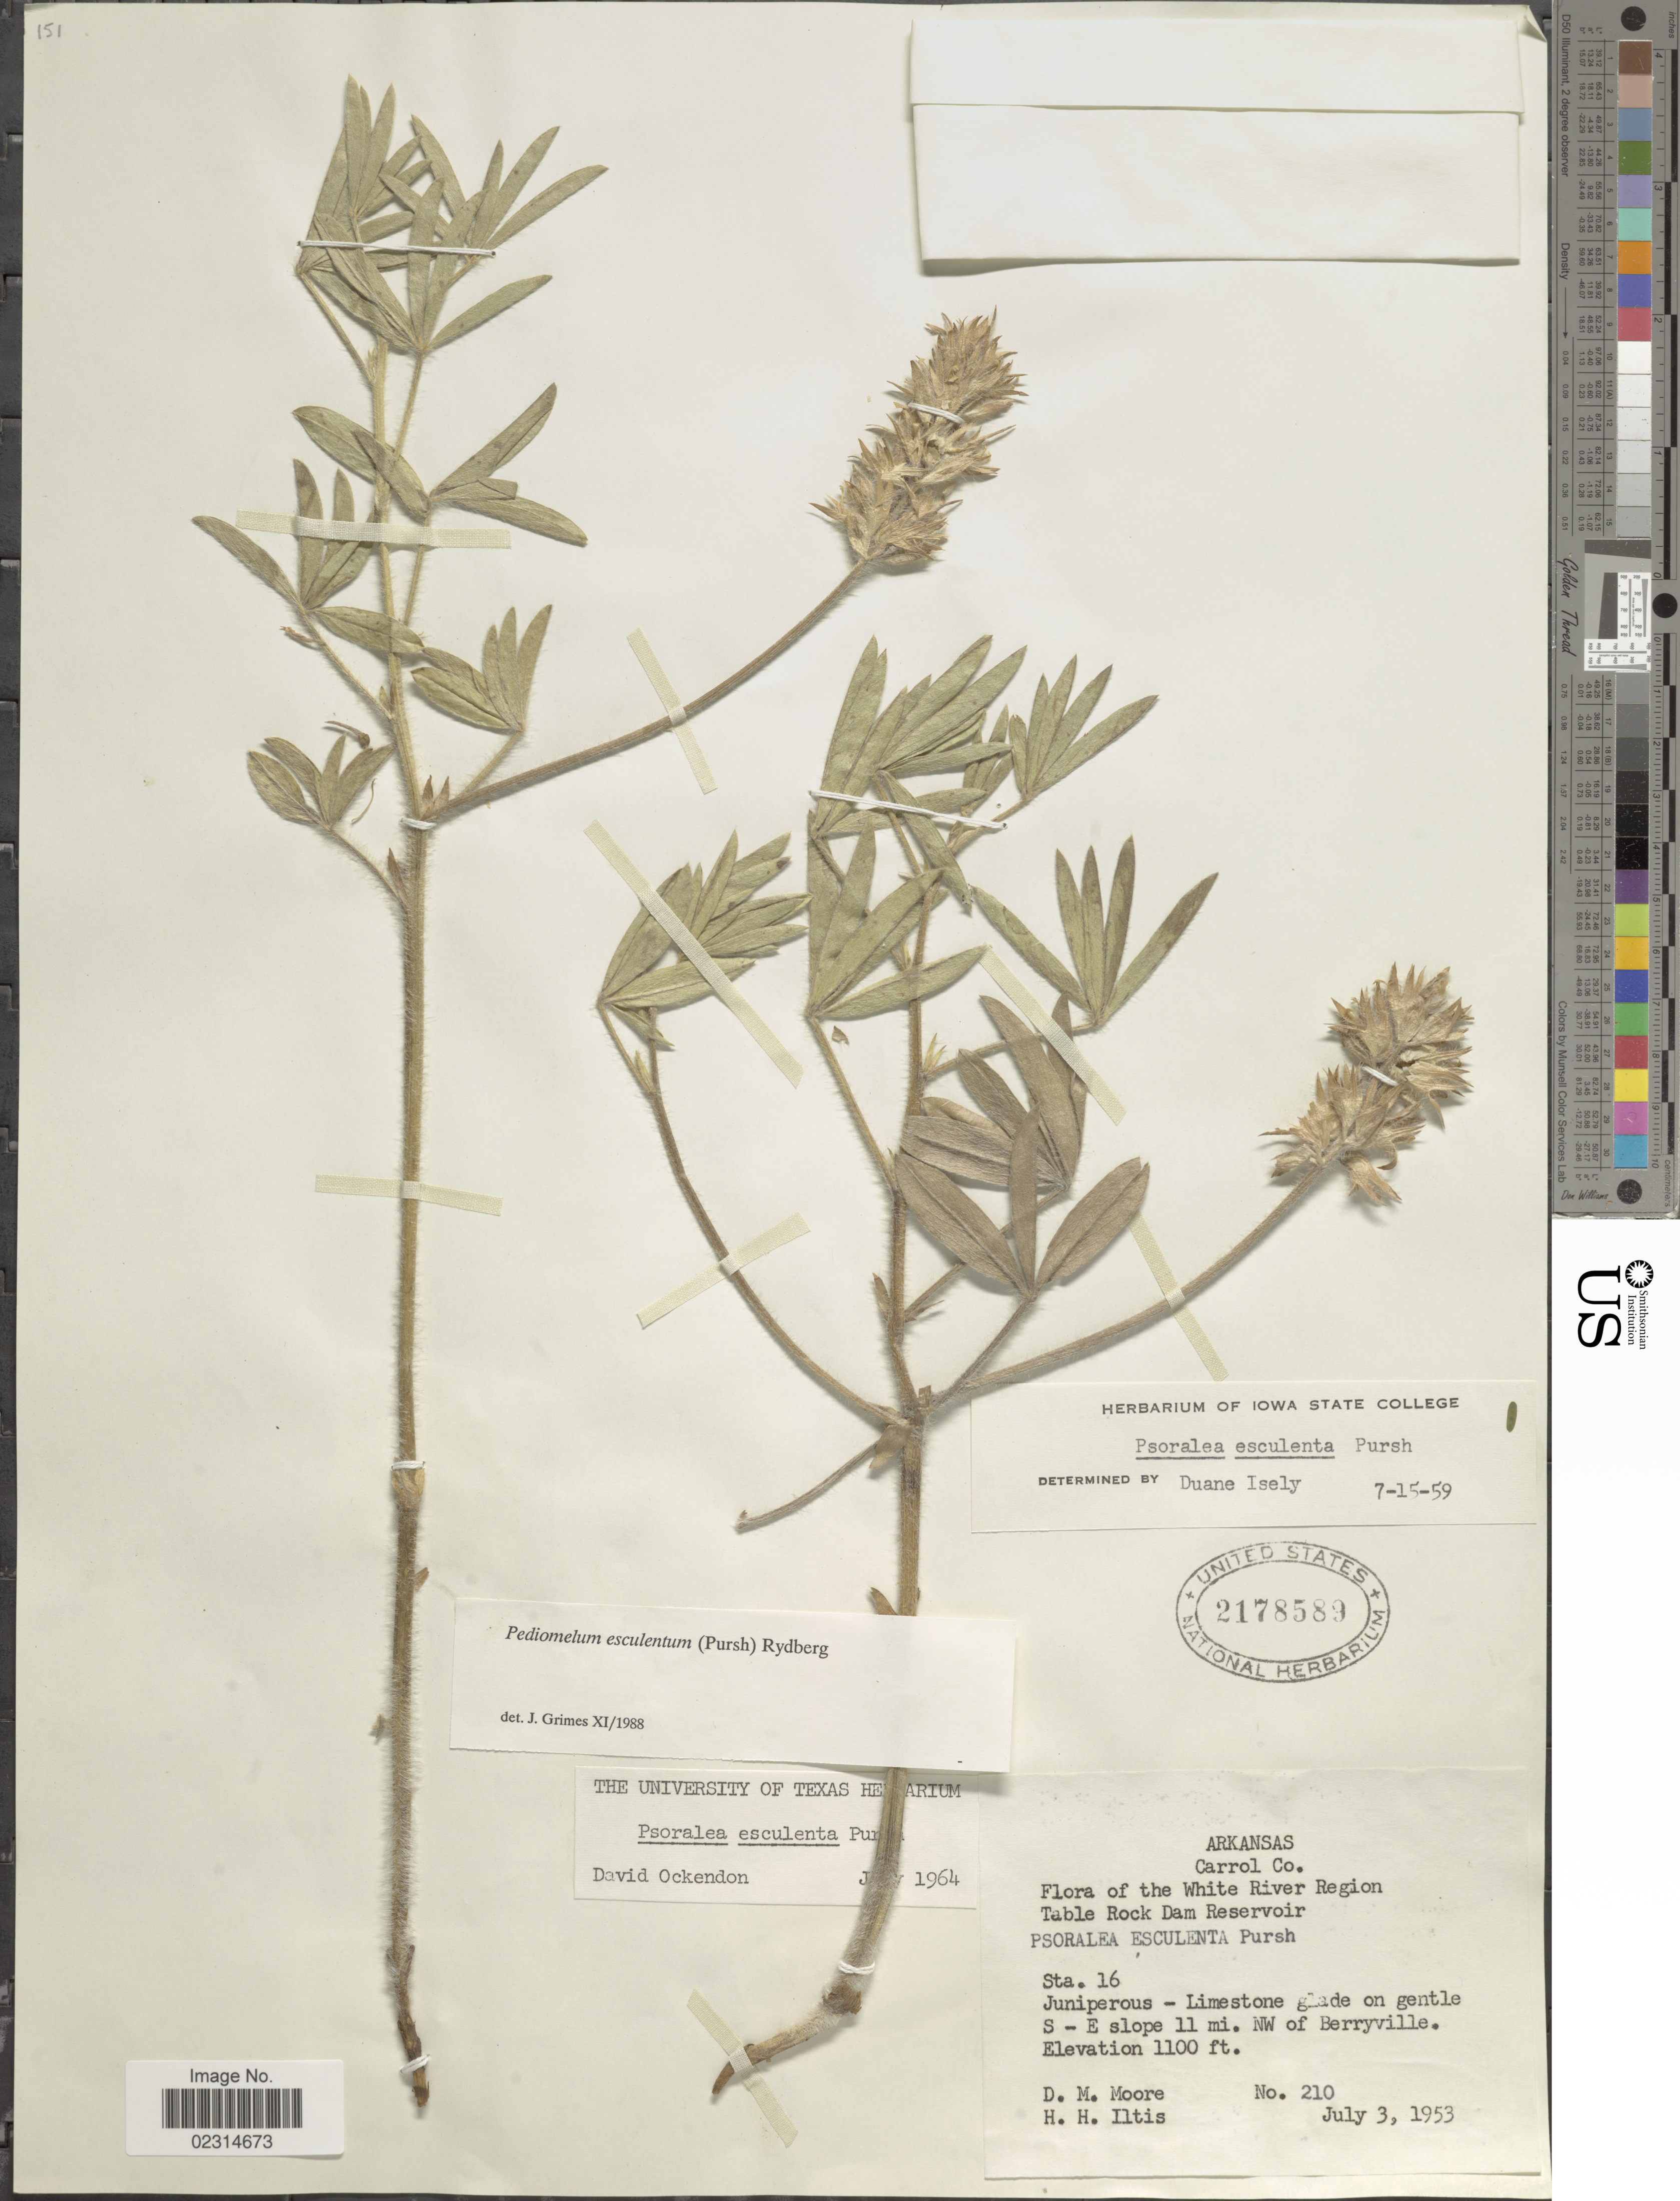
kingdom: Plantae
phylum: Tracheophyta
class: Magnoliopsida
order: Fabales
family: Fabaceae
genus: Pediomelum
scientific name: Pediomelum esculentum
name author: (Pursh) Rydb.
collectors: D. Moore & H. H. Iltis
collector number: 210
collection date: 1953-07-03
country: United States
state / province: Arkansas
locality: The White River Region, Table Rock Dam Reservoir, Sta. 16 Juiperous - Limestone glade on gentle S - E slope 11 mi. NW of Berryville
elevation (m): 335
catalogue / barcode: US 2178589